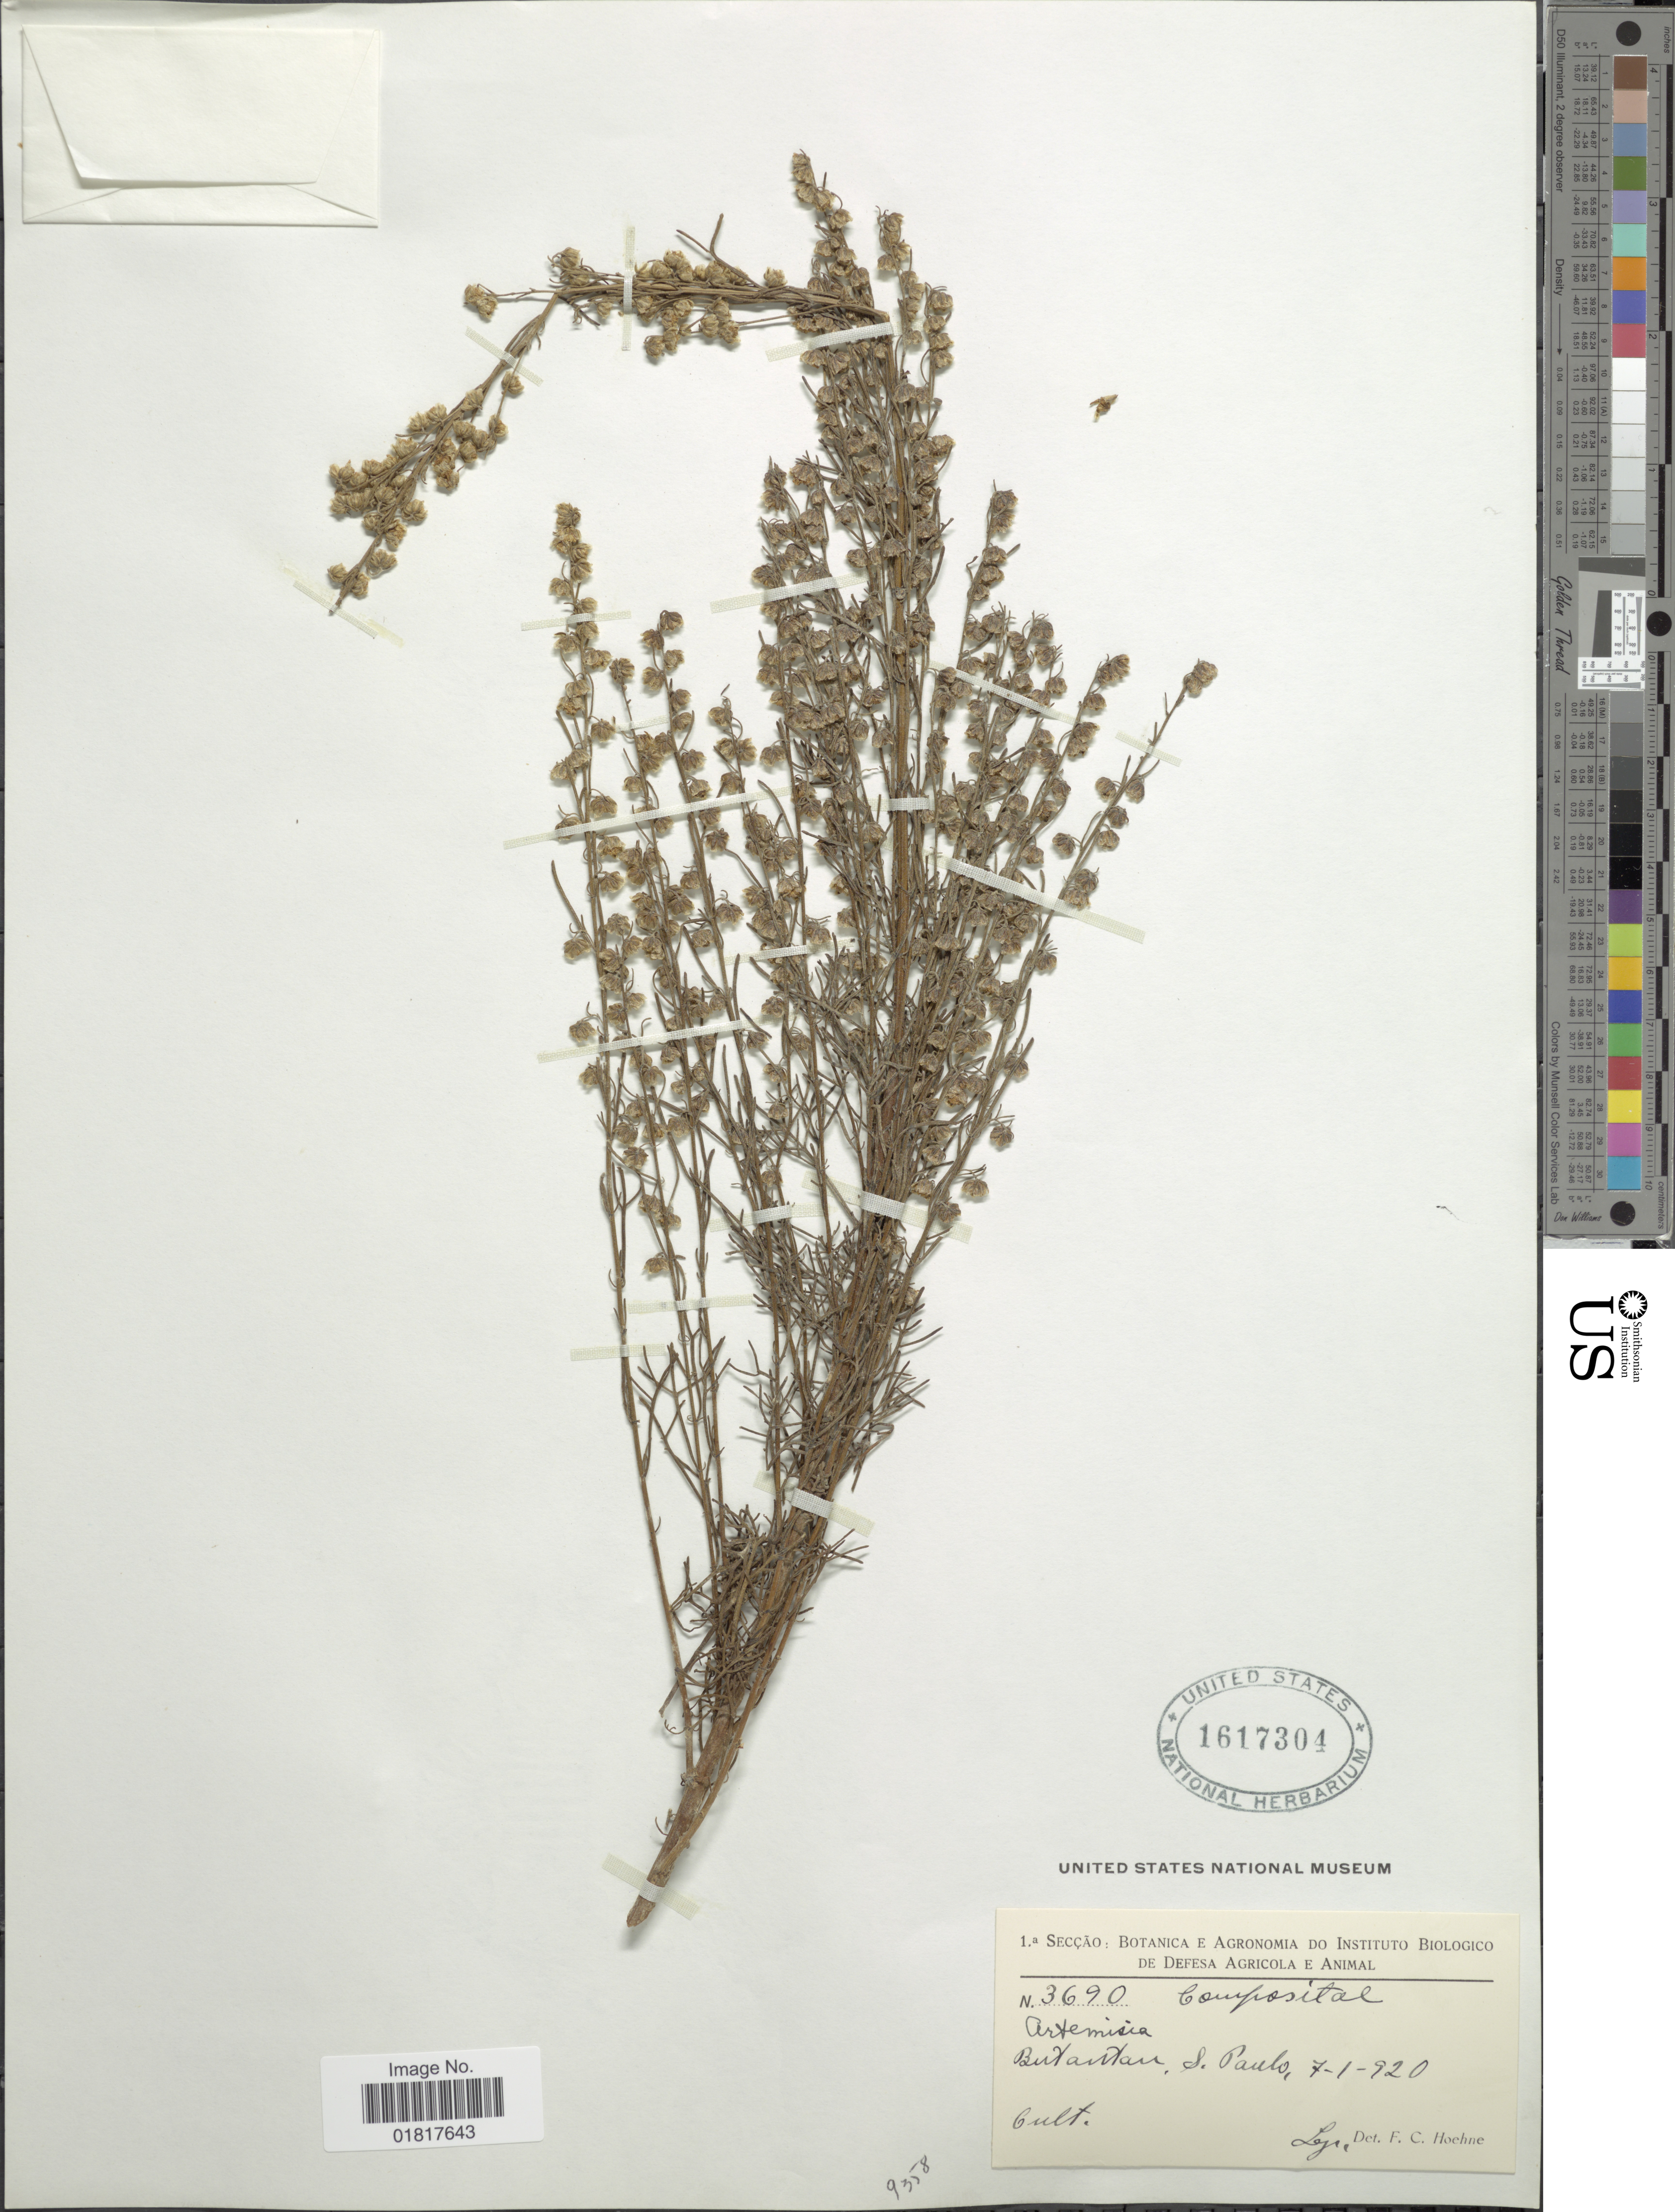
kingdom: Plantae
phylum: Tracheophyta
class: Magnoliopsida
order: Asterales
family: Asteraceae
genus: Artemisia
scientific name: Artemisia annua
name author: L.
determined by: Quaresma, A. S.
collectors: F. C. Hoehne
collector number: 3690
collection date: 1920-01-07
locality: But antan, S. Paulo, Cult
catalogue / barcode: US 1617304